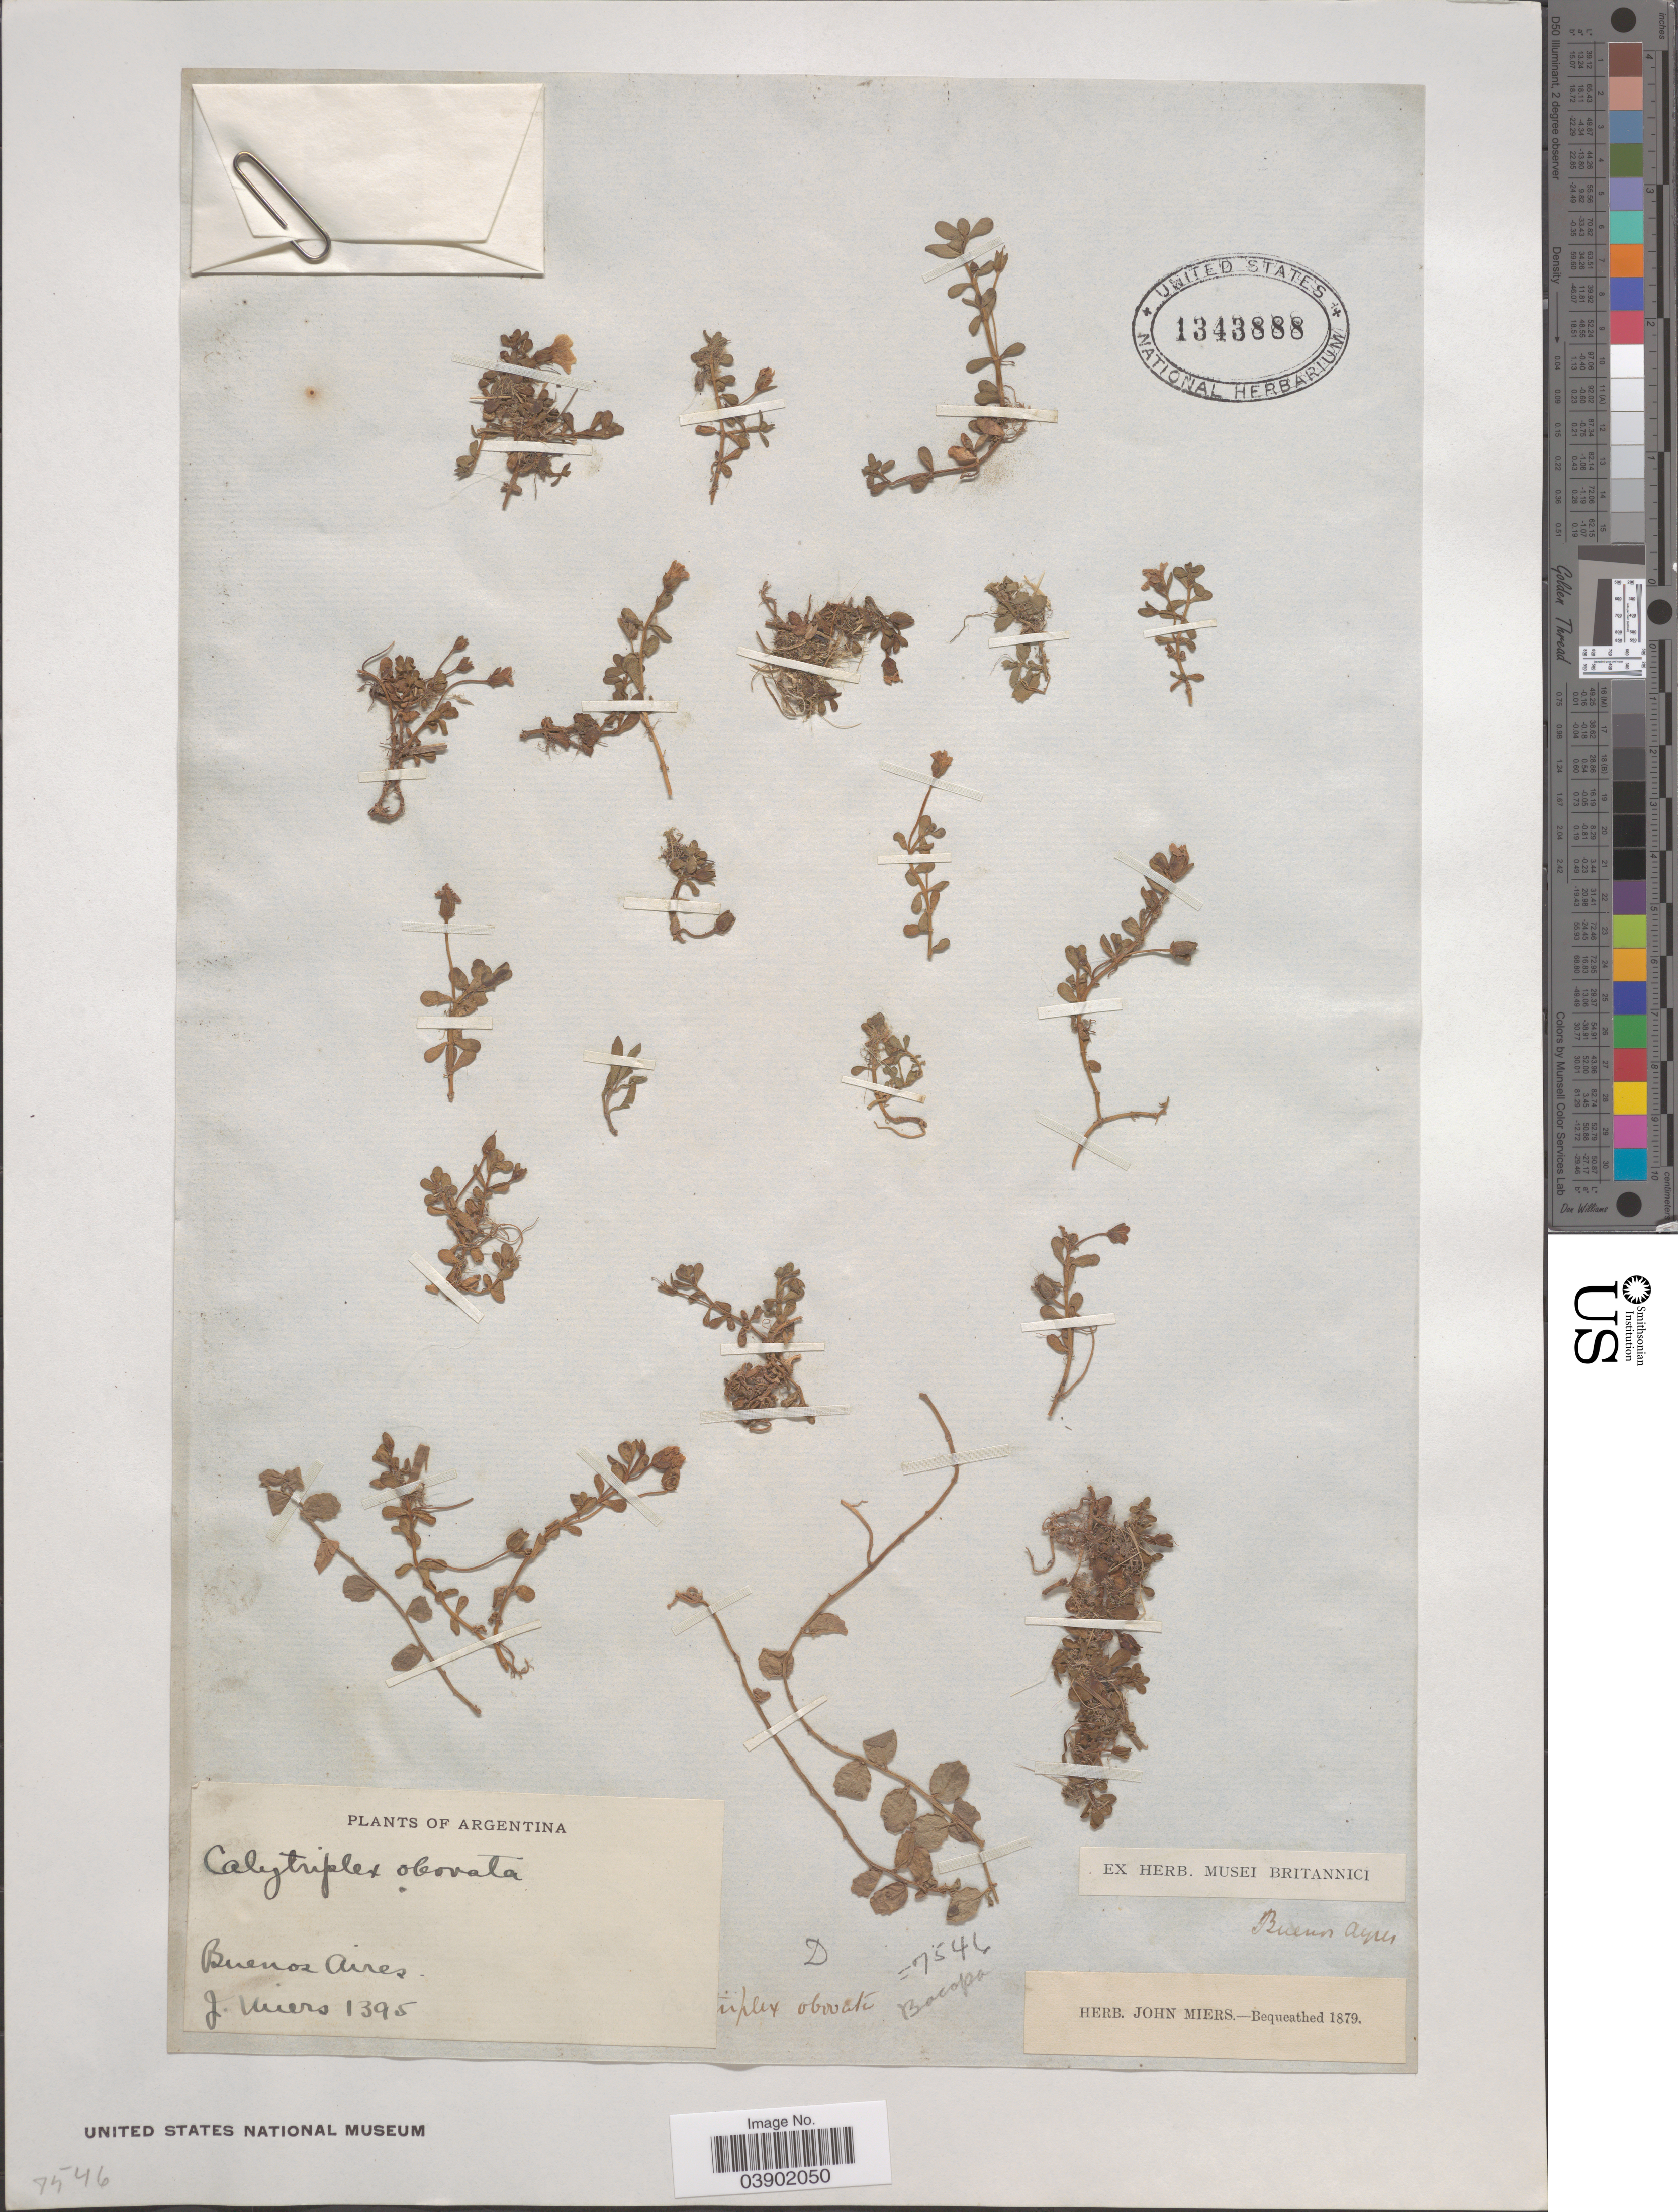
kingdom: Plantae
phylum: Tracheophyta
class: Magnoliopsida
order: Lamiales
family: Plantaginaceae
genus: Bacopa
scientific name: Bacopa obovata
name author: (Raf.) Fernald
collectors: J. Miers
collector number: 1395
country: Argentina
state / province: Buenos Aires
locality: Buenos Aires.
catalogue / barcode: US 1343888